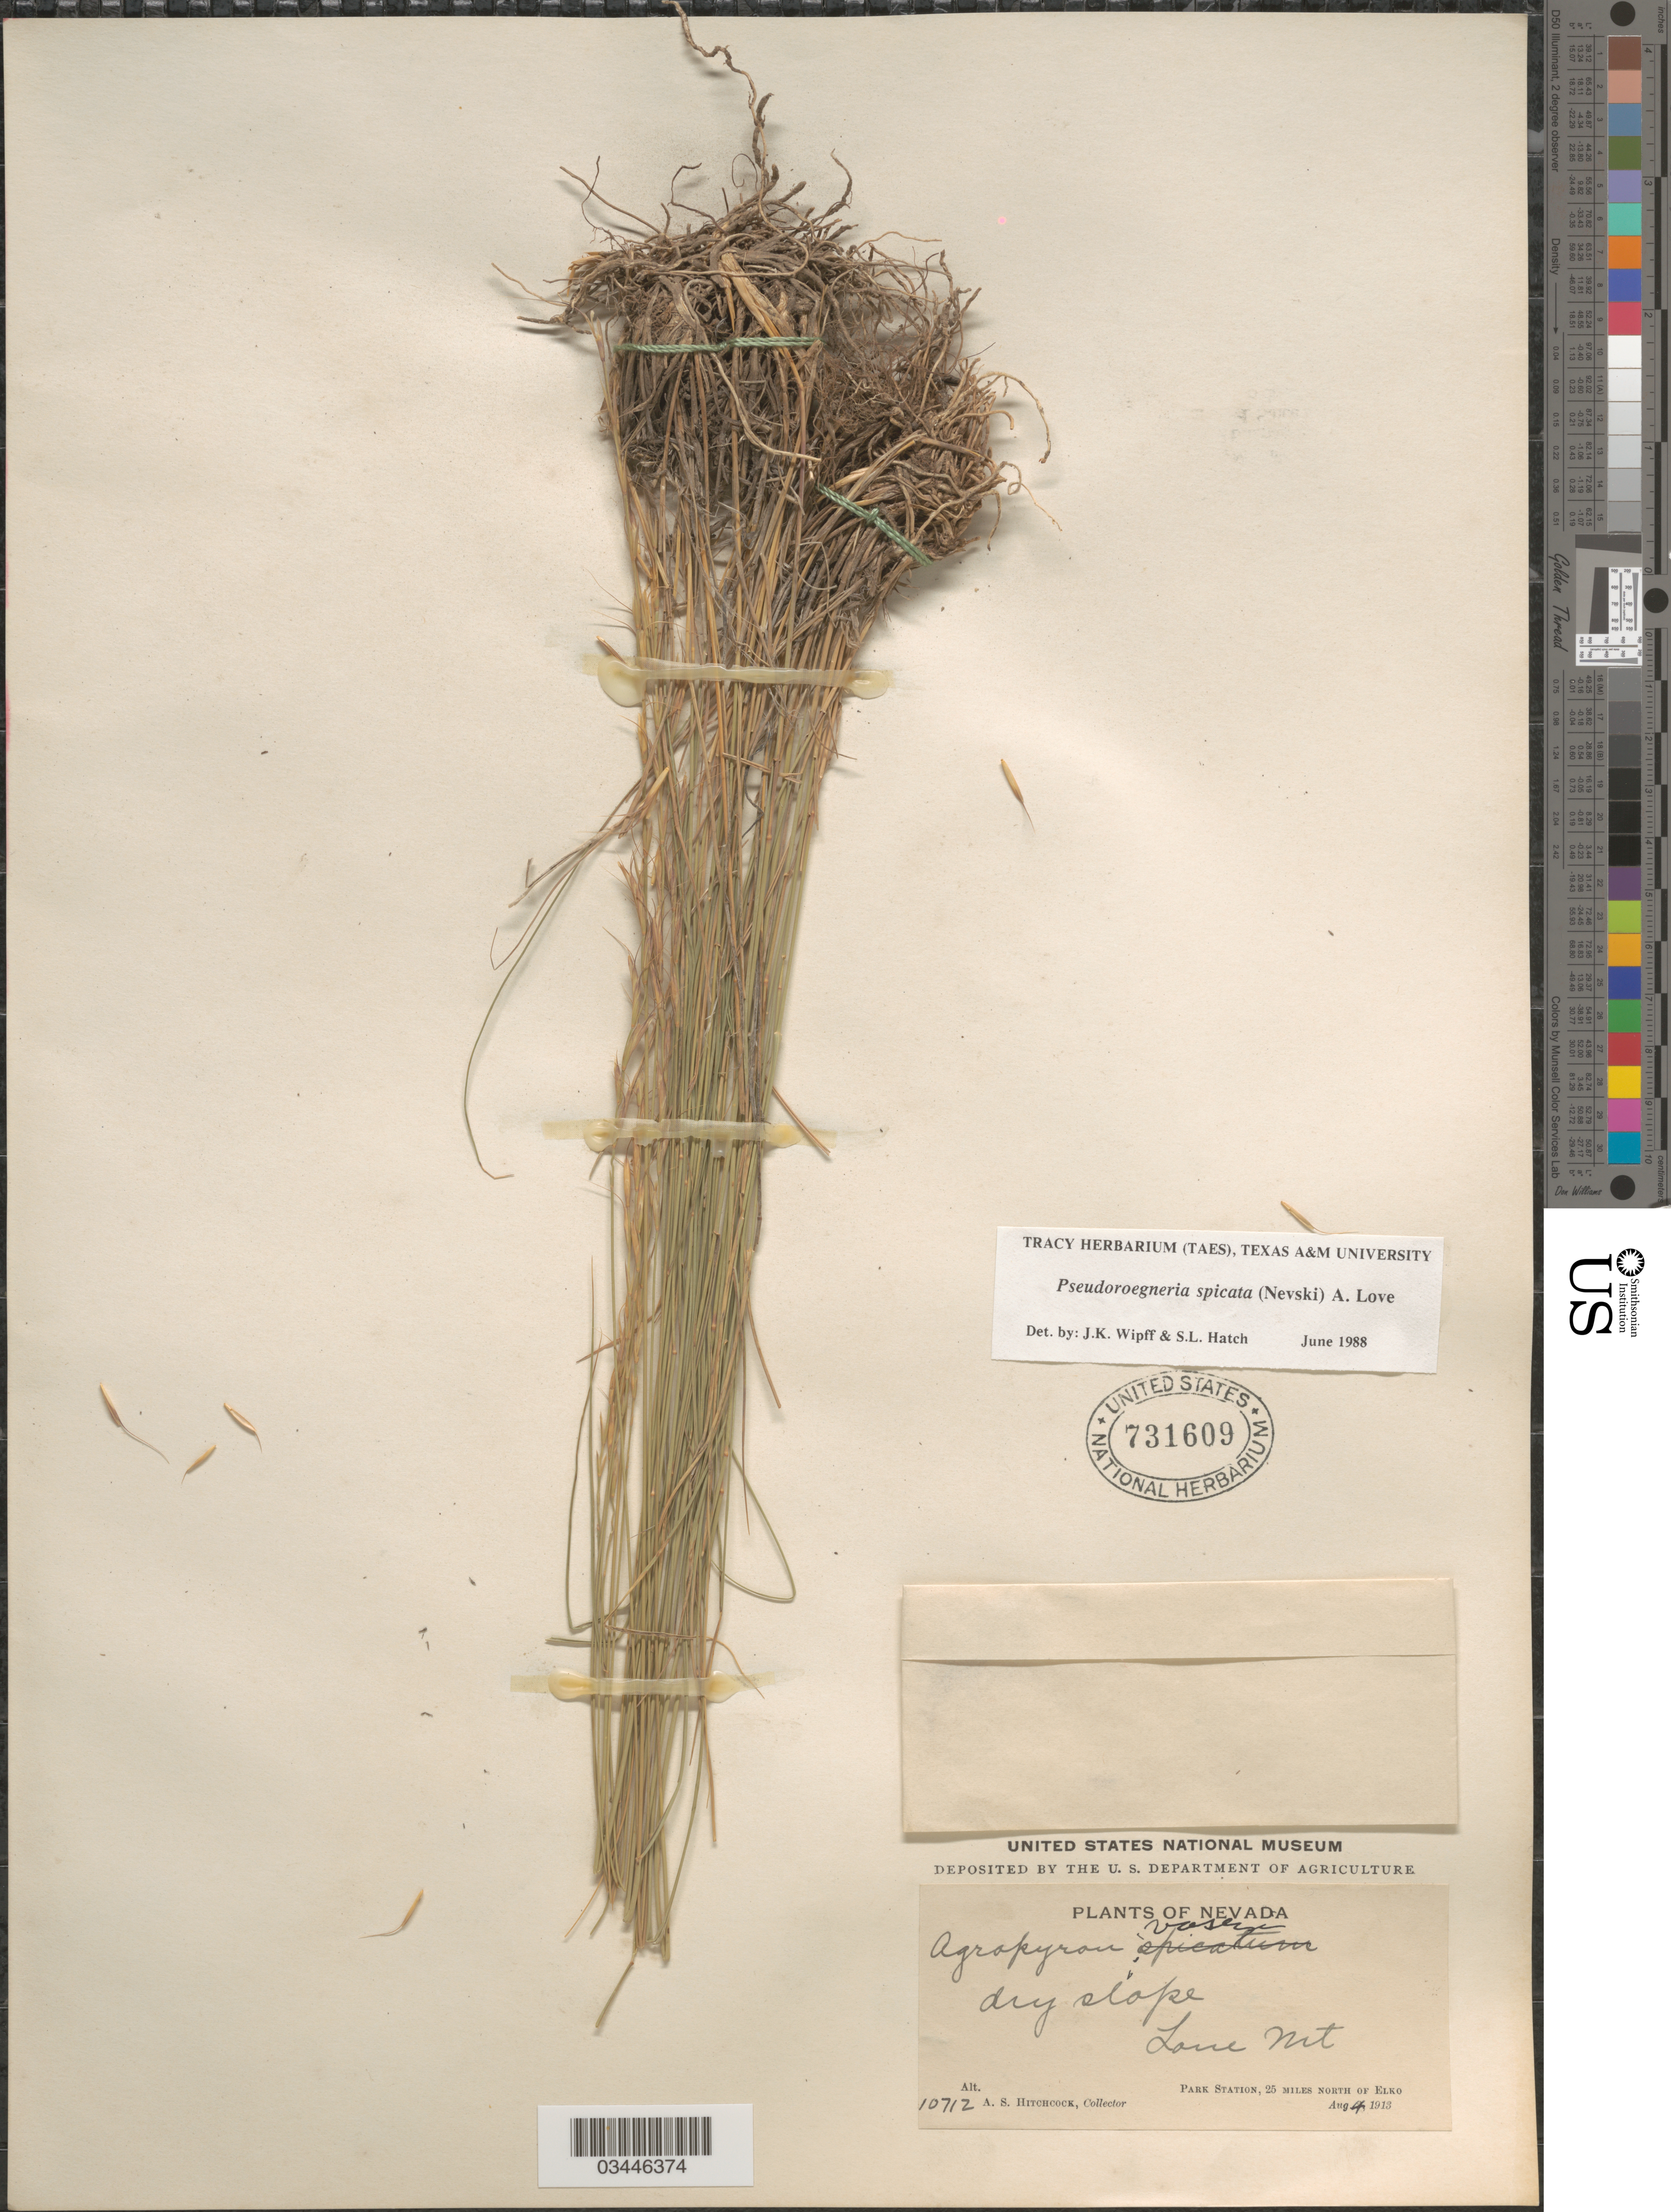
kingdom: Plantae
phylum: Tracheophyta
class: Liliopsida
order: Poales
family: Poaceae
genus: Pseudoroegneria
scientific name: Pseudoroegneria spicata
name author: (Pursh) Á. Löve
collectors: A. S. Hitchcock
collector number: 10712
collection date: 1913-08-04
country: United States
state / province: Nevada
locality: Dry slope. Lone Mt. Park Station, 25 miles north of Elko.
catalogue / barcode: US 731609